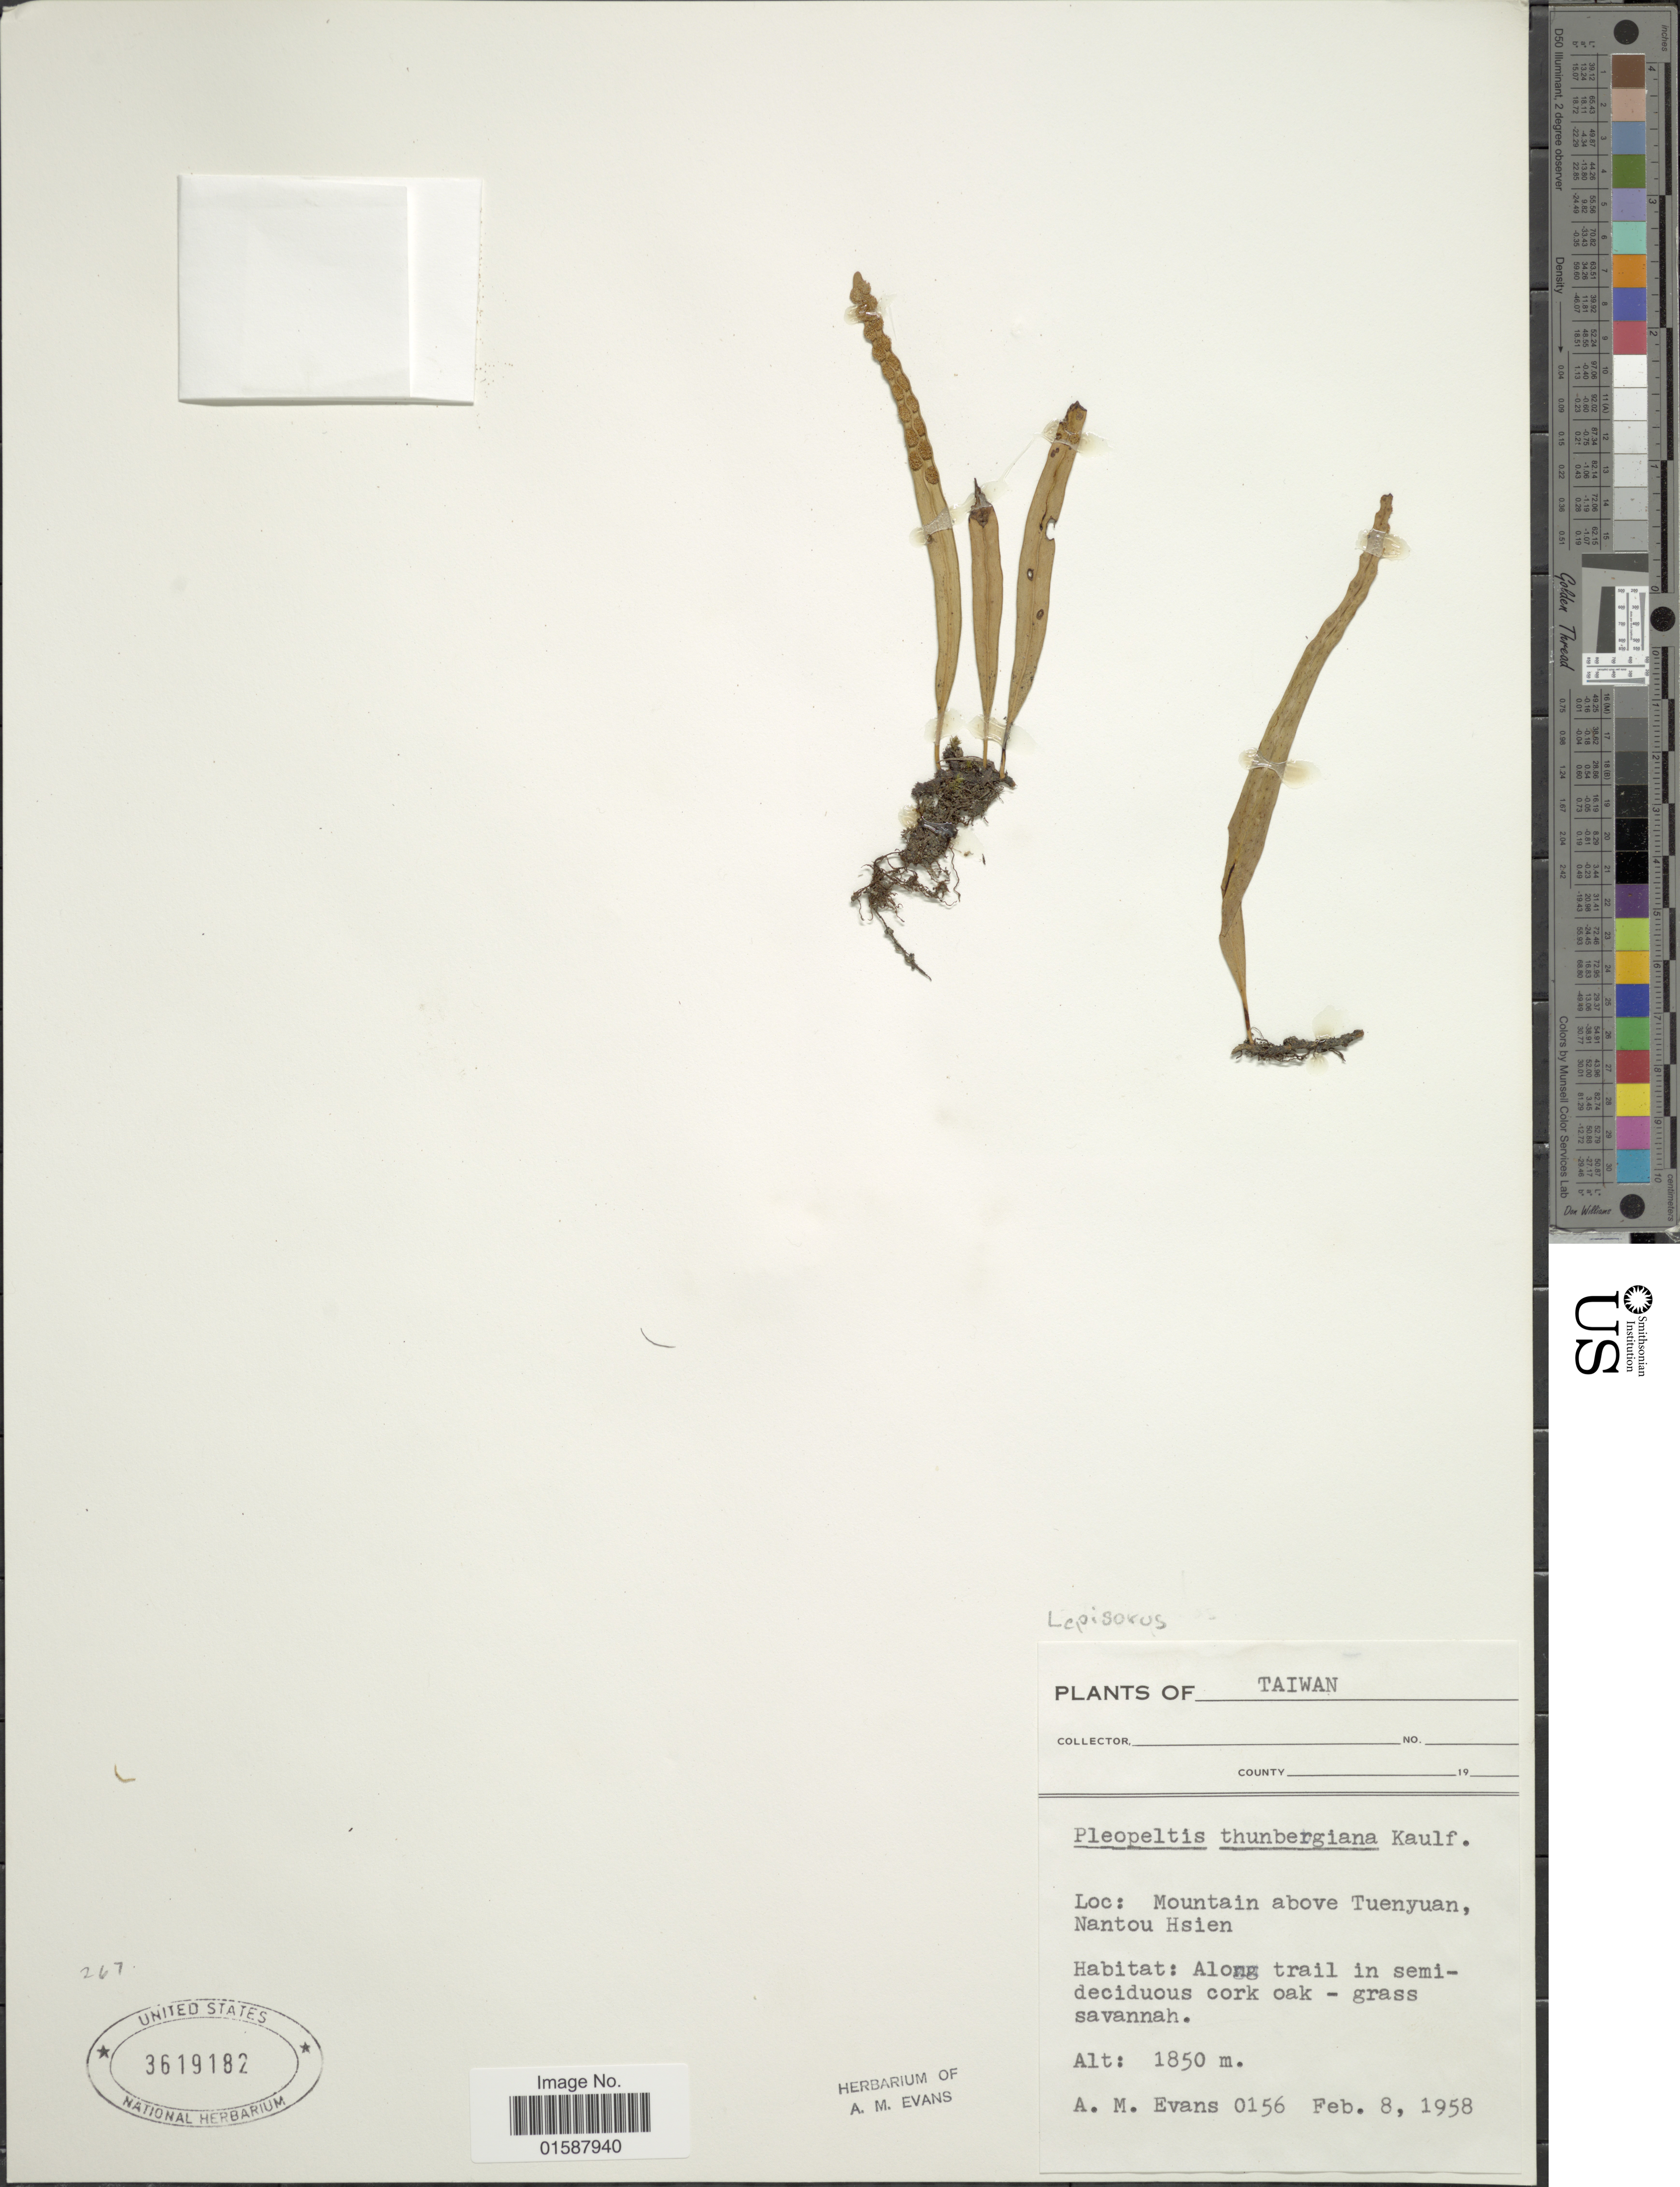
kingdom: Plantae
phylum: Tracheophyta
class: Polypodiopsida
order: Polypodiales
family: Polypodiaceae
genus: Lepisorus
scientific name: Lepisorus thunbergianus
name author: (Kaulf.) Ching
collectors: A. M. Evans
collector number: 0156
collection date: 1958-02-08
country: Taiwan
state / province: Nantou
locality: Mountain above Tuenyuan, Nantou Hsien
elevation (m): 1850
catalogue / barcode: US 3619182